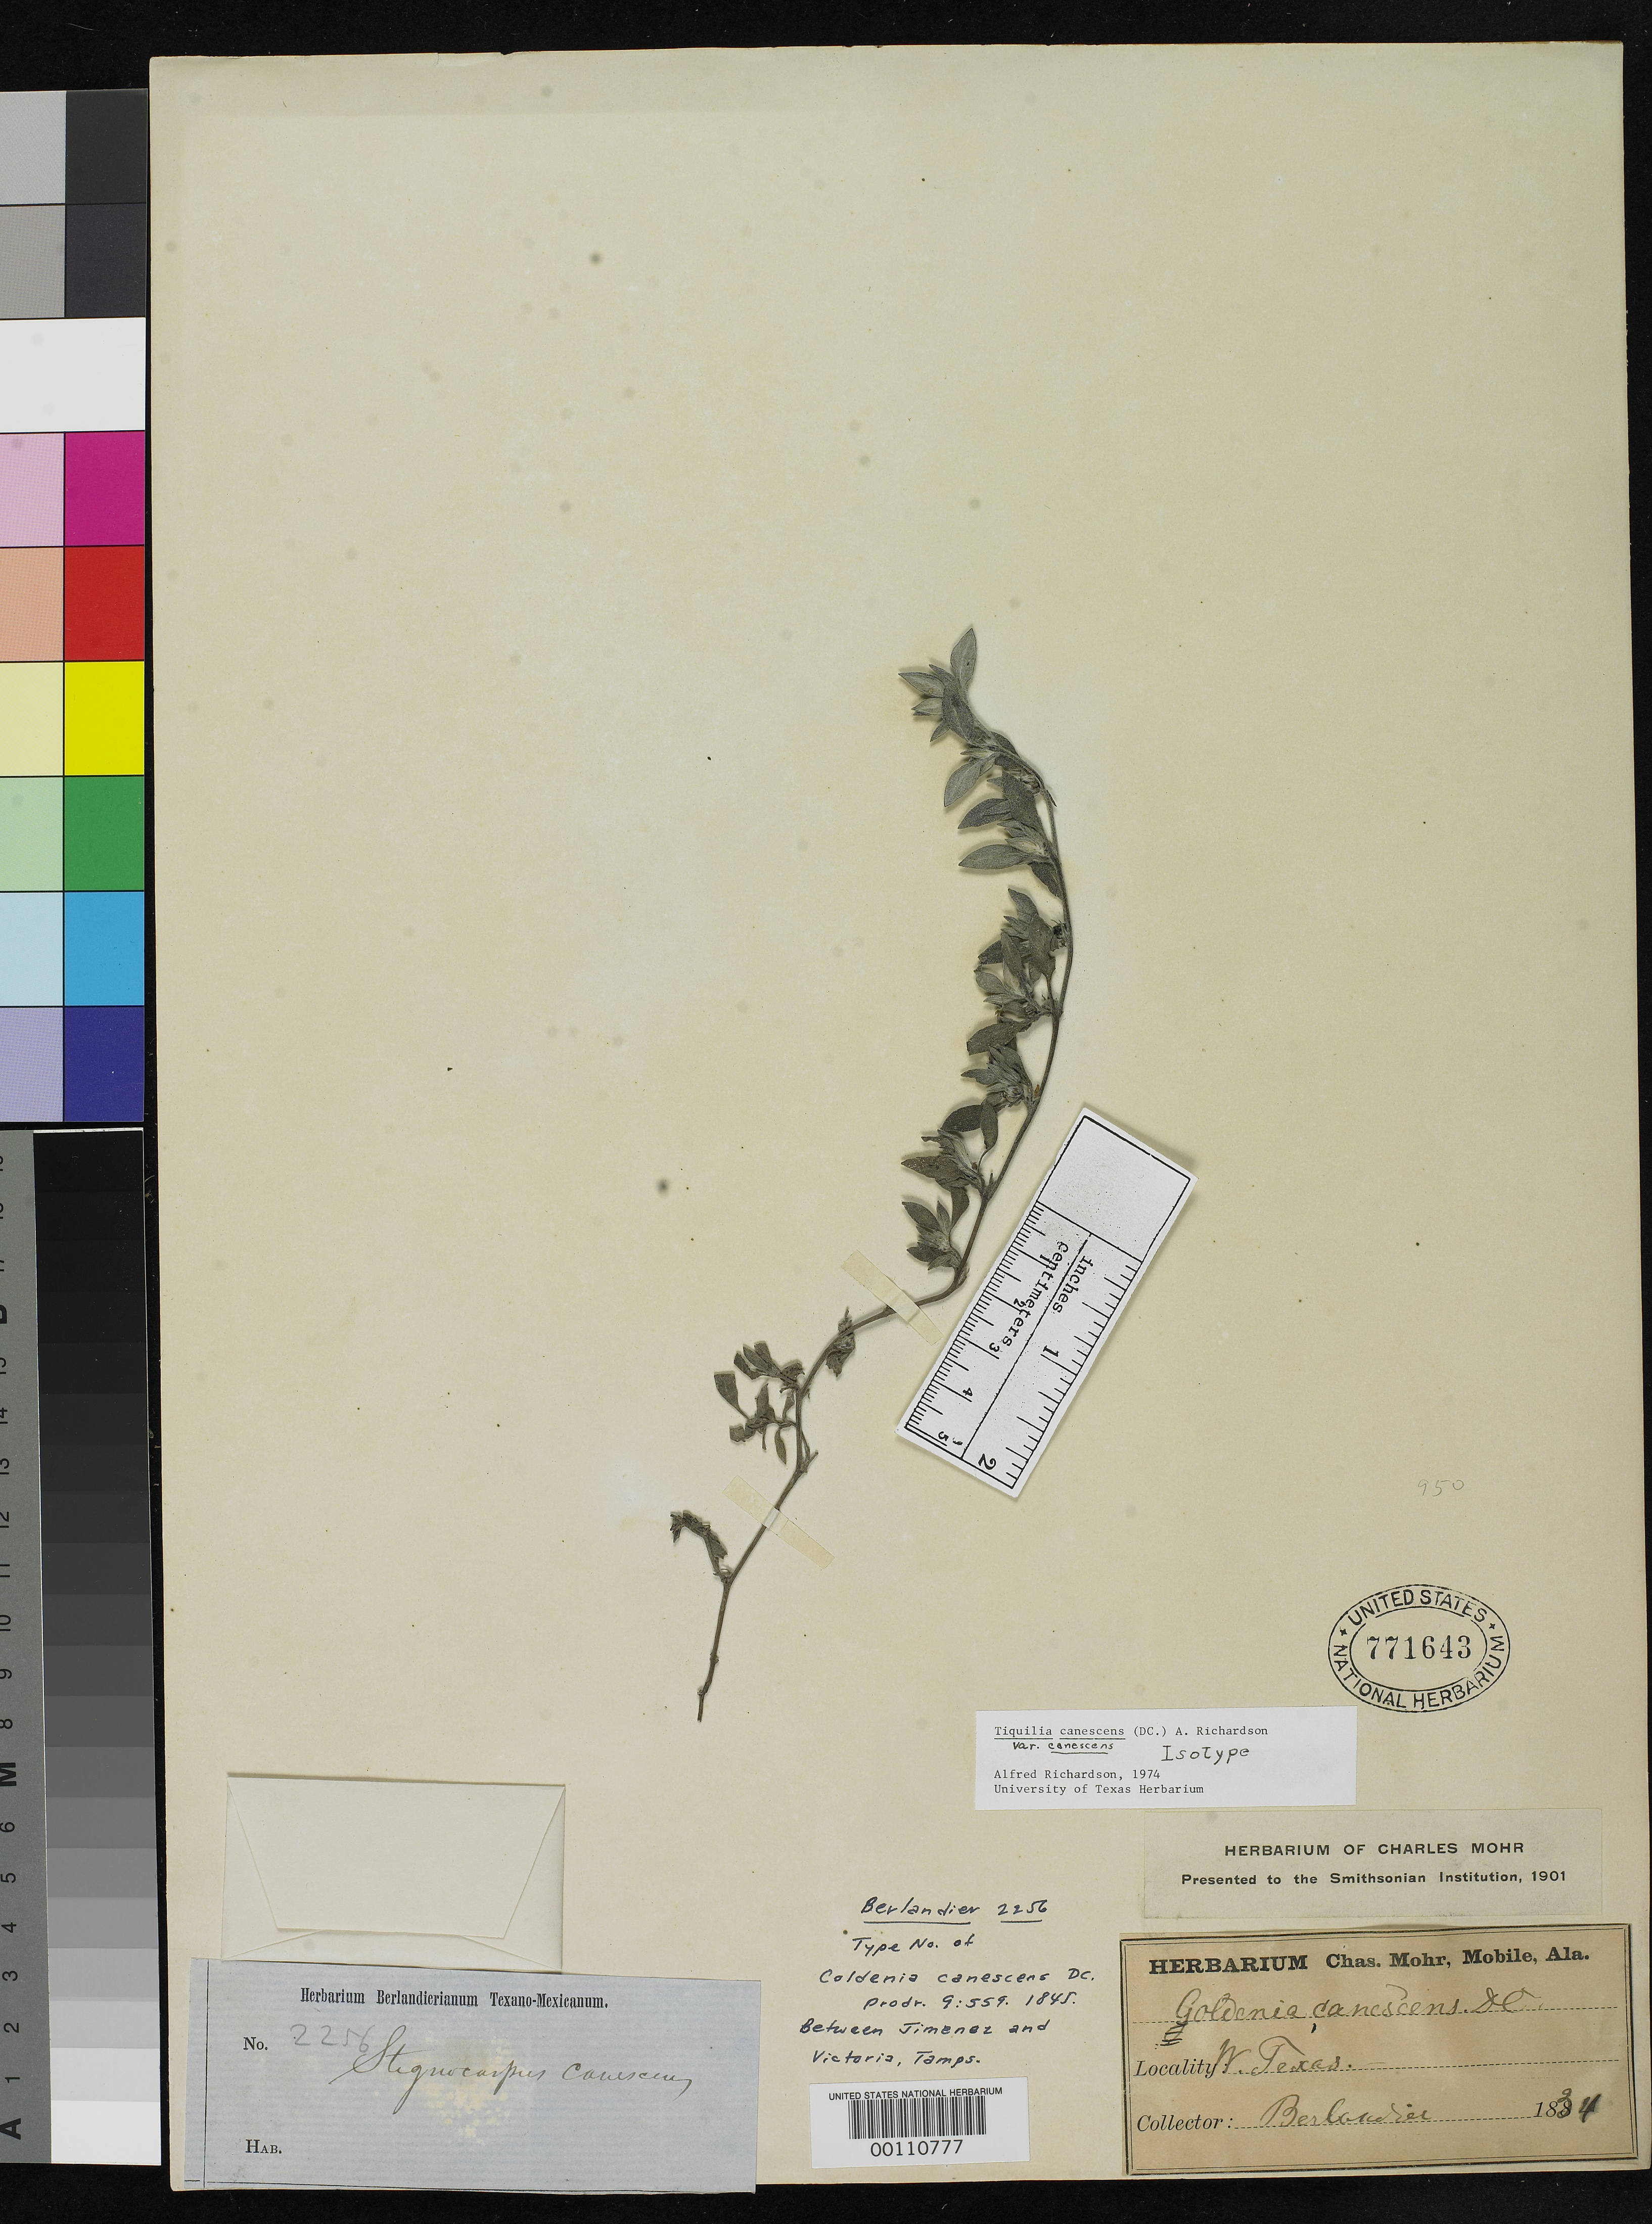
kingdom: Plantae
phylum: Tracheophyta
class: Magnoliopsida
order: Boraginales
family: Coldeniaceae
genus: Coldenia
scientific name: Coldenia canescens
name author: A. DC. in DC.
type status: Isotype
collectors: J. L. Berlandier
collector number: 2256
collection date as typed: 1834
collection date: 1834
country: United States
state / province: Texas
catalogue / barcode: US 771643